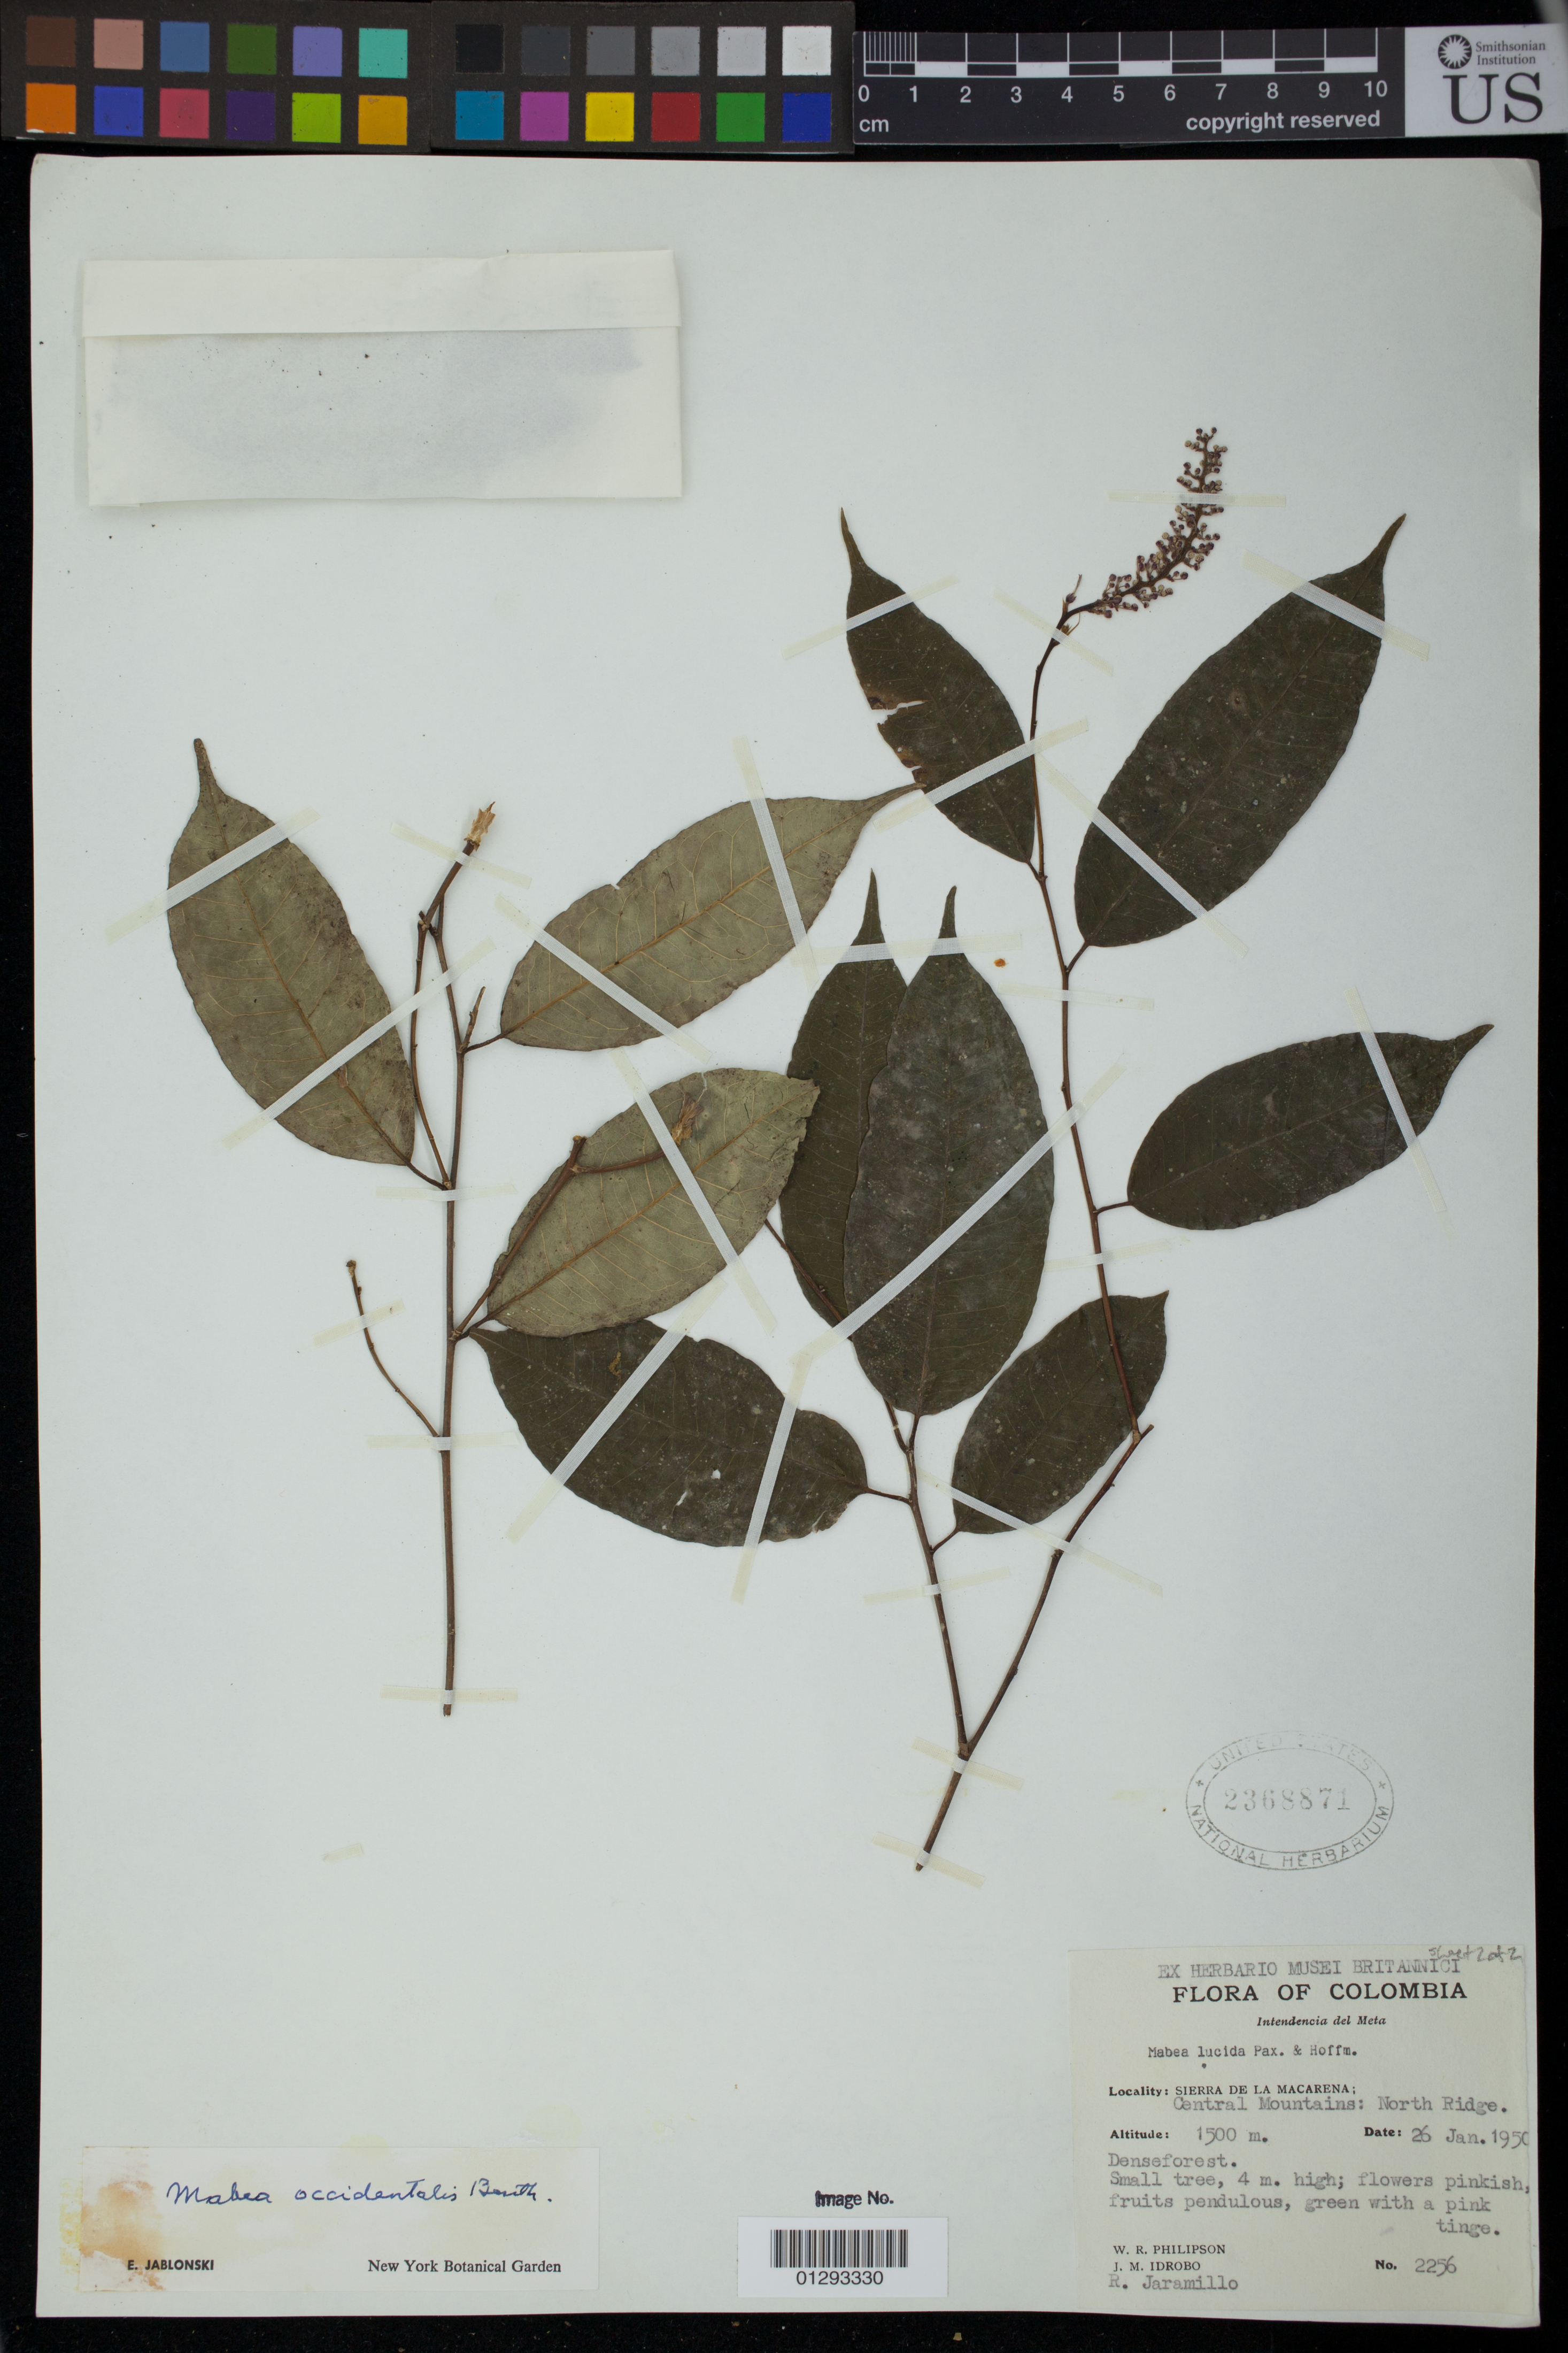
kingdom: Plantae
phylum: Tracheophyta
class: Magnoliopsida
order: Malpighiales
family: Euphorbiaceae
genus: Mabea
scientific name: Mabea occidentalis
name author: Benth.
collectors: W. R. Philipson, J. M. Idrobo & R. Jaramillo M.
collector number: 2256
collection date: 1950-01-26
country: Colombia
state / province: Meta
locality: Sierra de la Macarena; Central Mountains: North Ridge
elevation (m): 1500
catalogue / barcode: US 2368871